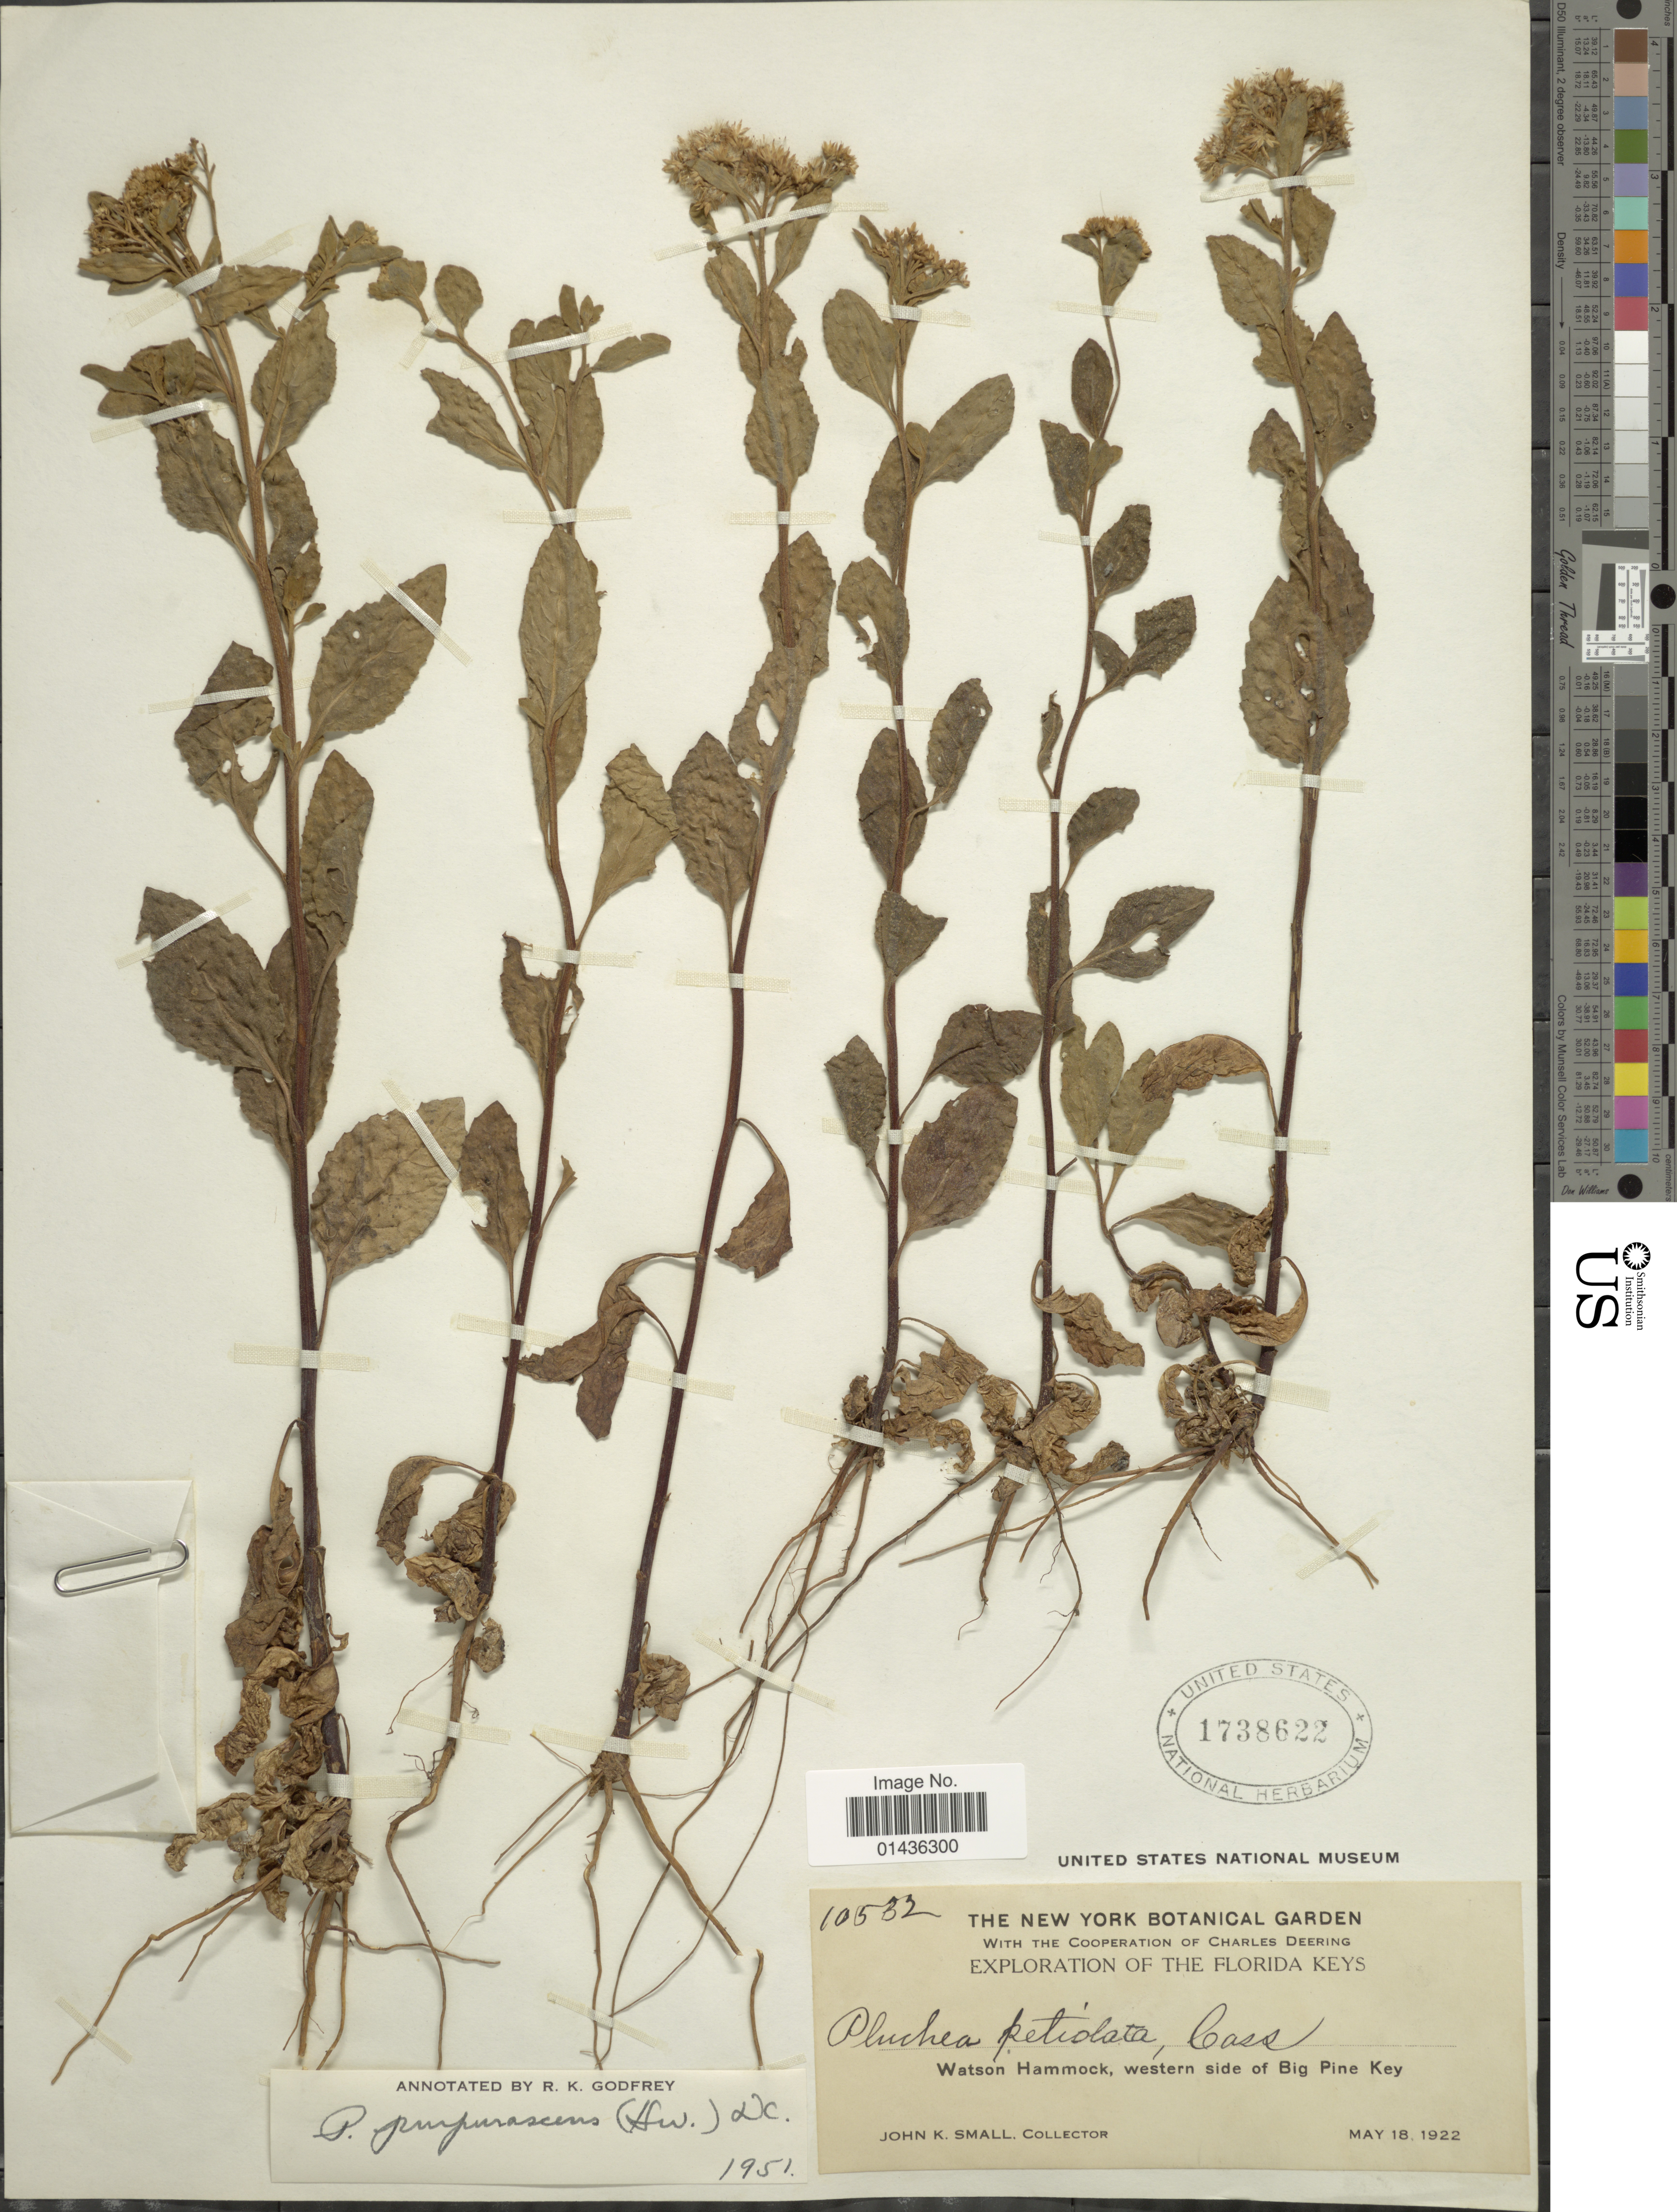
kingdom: Plantae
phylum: Tracheophyta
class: Magnoliopsida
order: Asterales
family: Asteraceae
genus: Pluchea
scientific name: Pluchea odorata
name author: (L.) Cass.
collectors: J. K. Small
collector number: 10532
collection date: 1922-05-18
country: United States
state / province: Florida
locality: Florida Keys, Watson Hammock, western side of Big Pine Key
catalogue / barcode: US 1738622